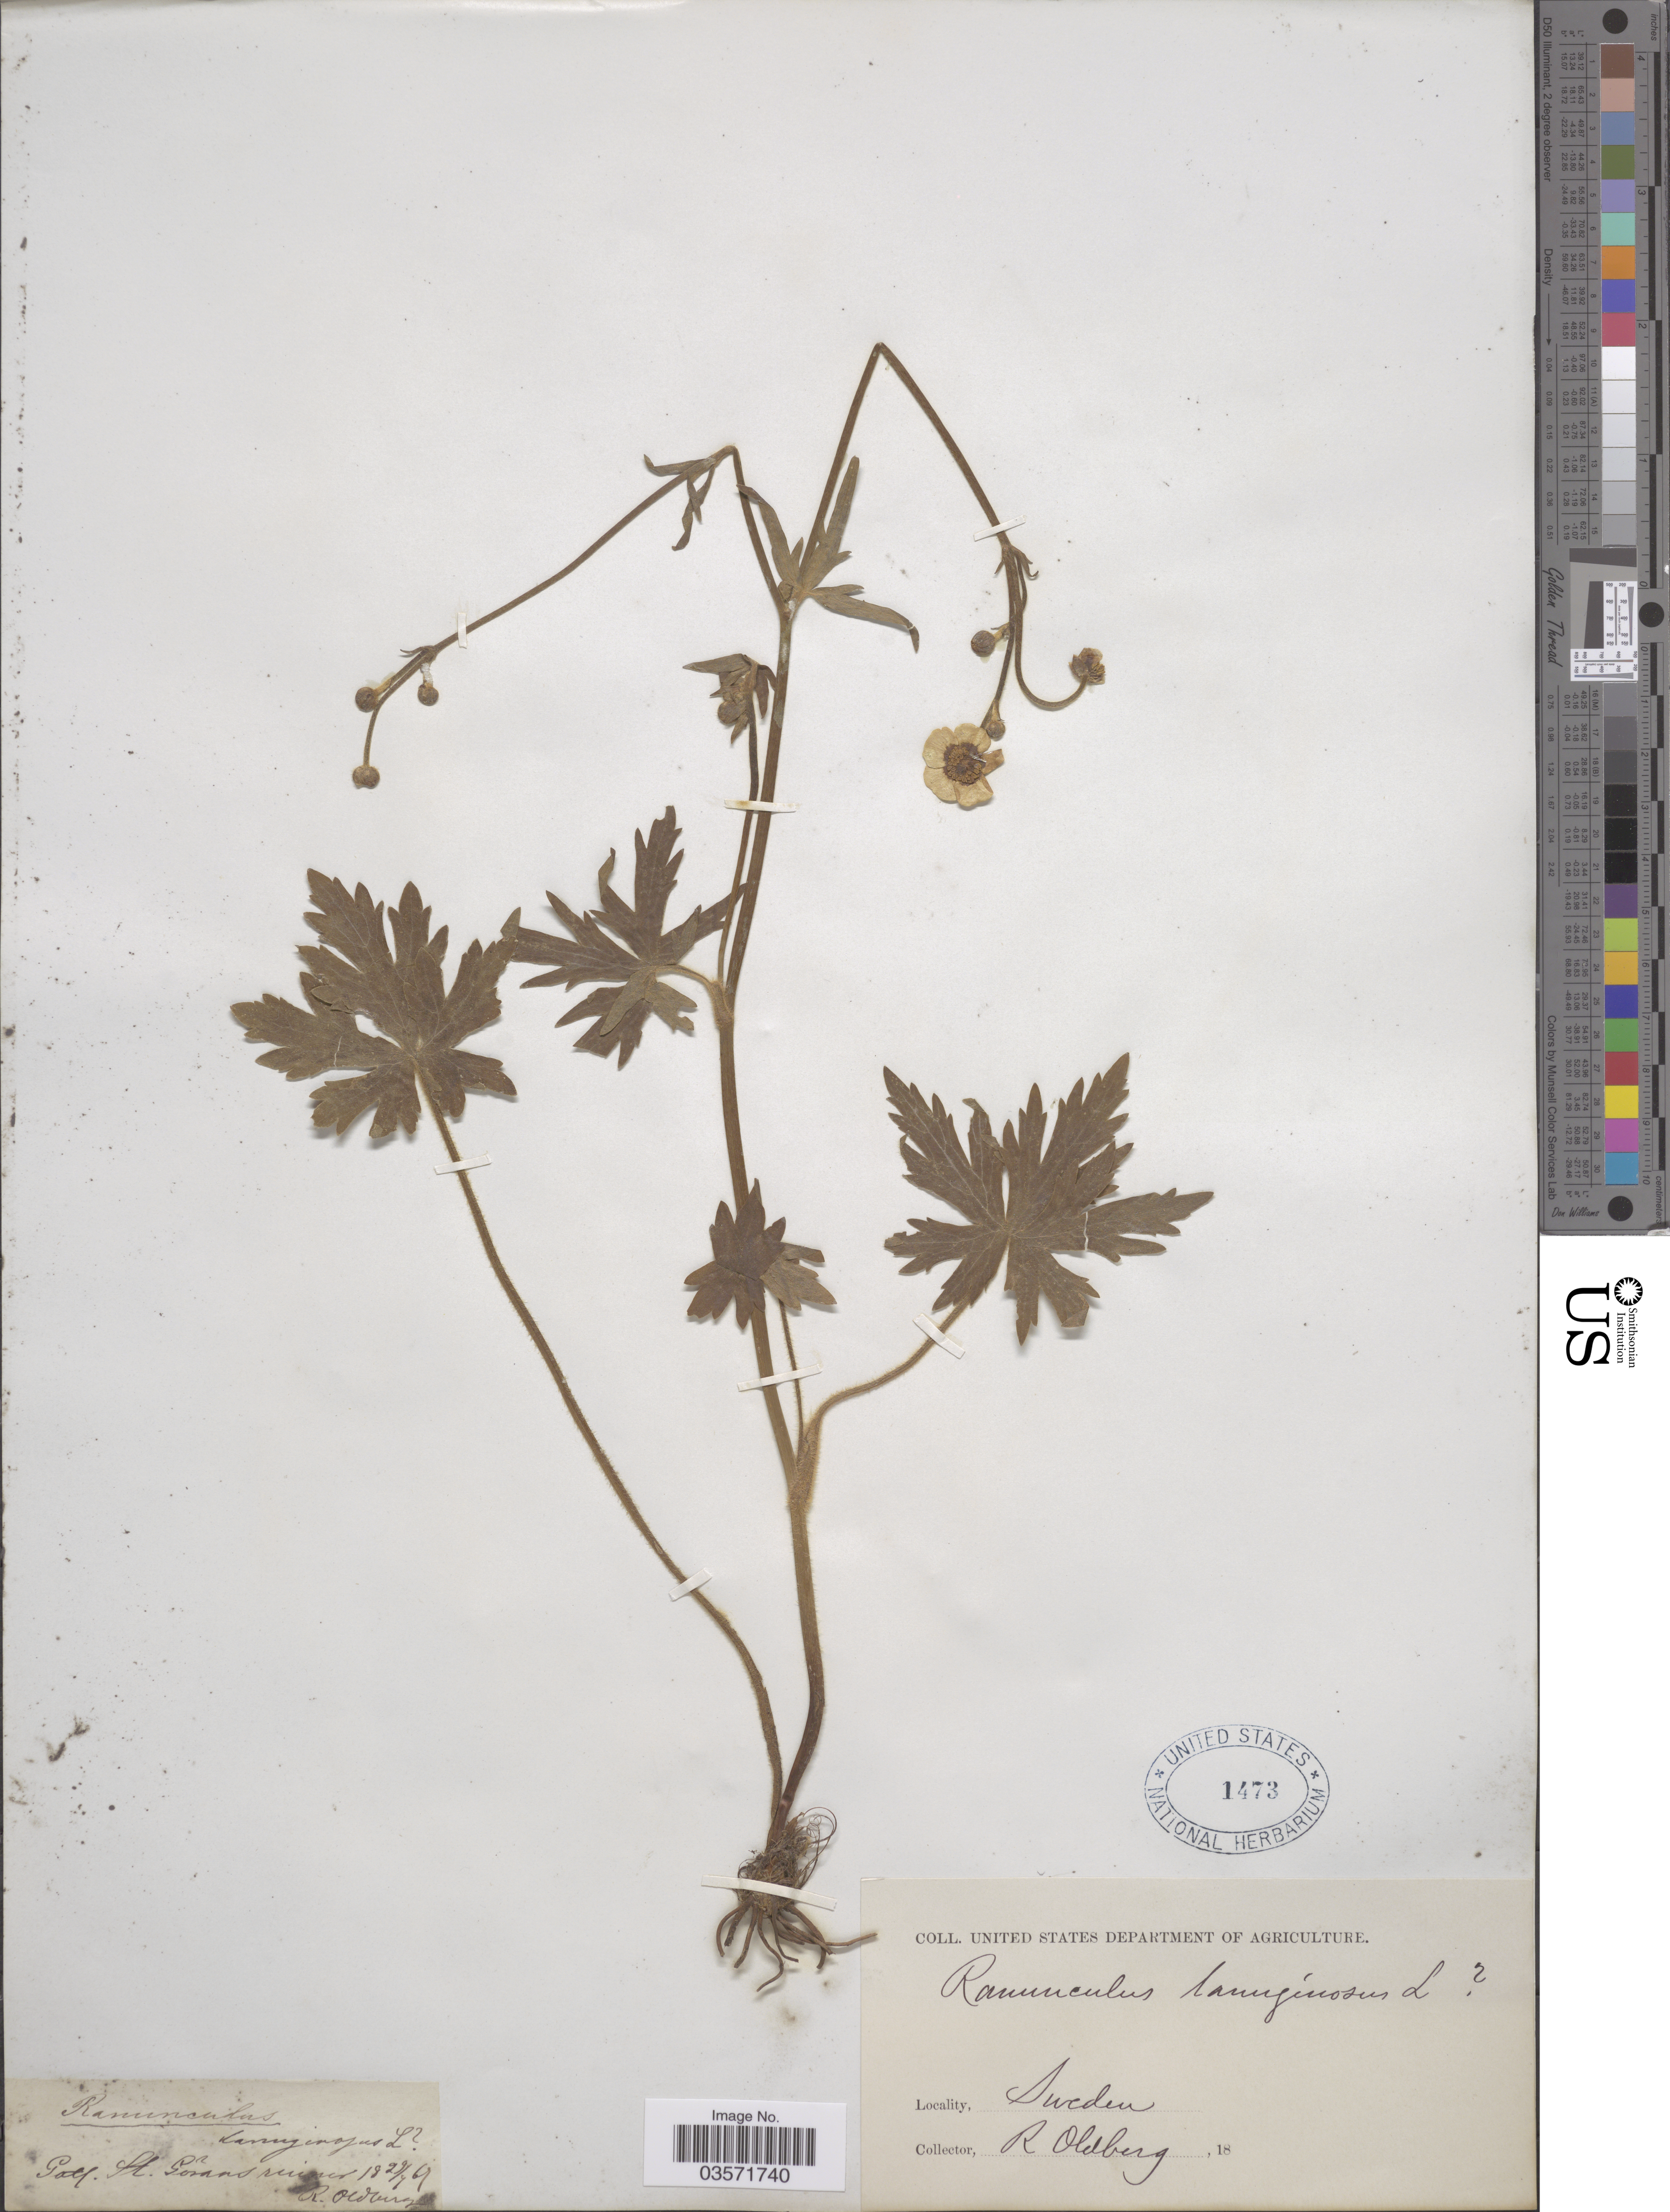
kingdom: Plantae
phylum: Tracheophyta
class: Magnoliopsida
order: Ranunculales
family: Ranunculaceae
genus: Ranunculus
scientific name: Ranunculus lanuginosus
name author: L.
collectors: R. Oldberg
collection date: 1869-07-29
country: Sweden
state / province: Gotland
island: Gotland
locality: Gotl. St. Gönäs ruiner.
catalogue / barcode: US 1473